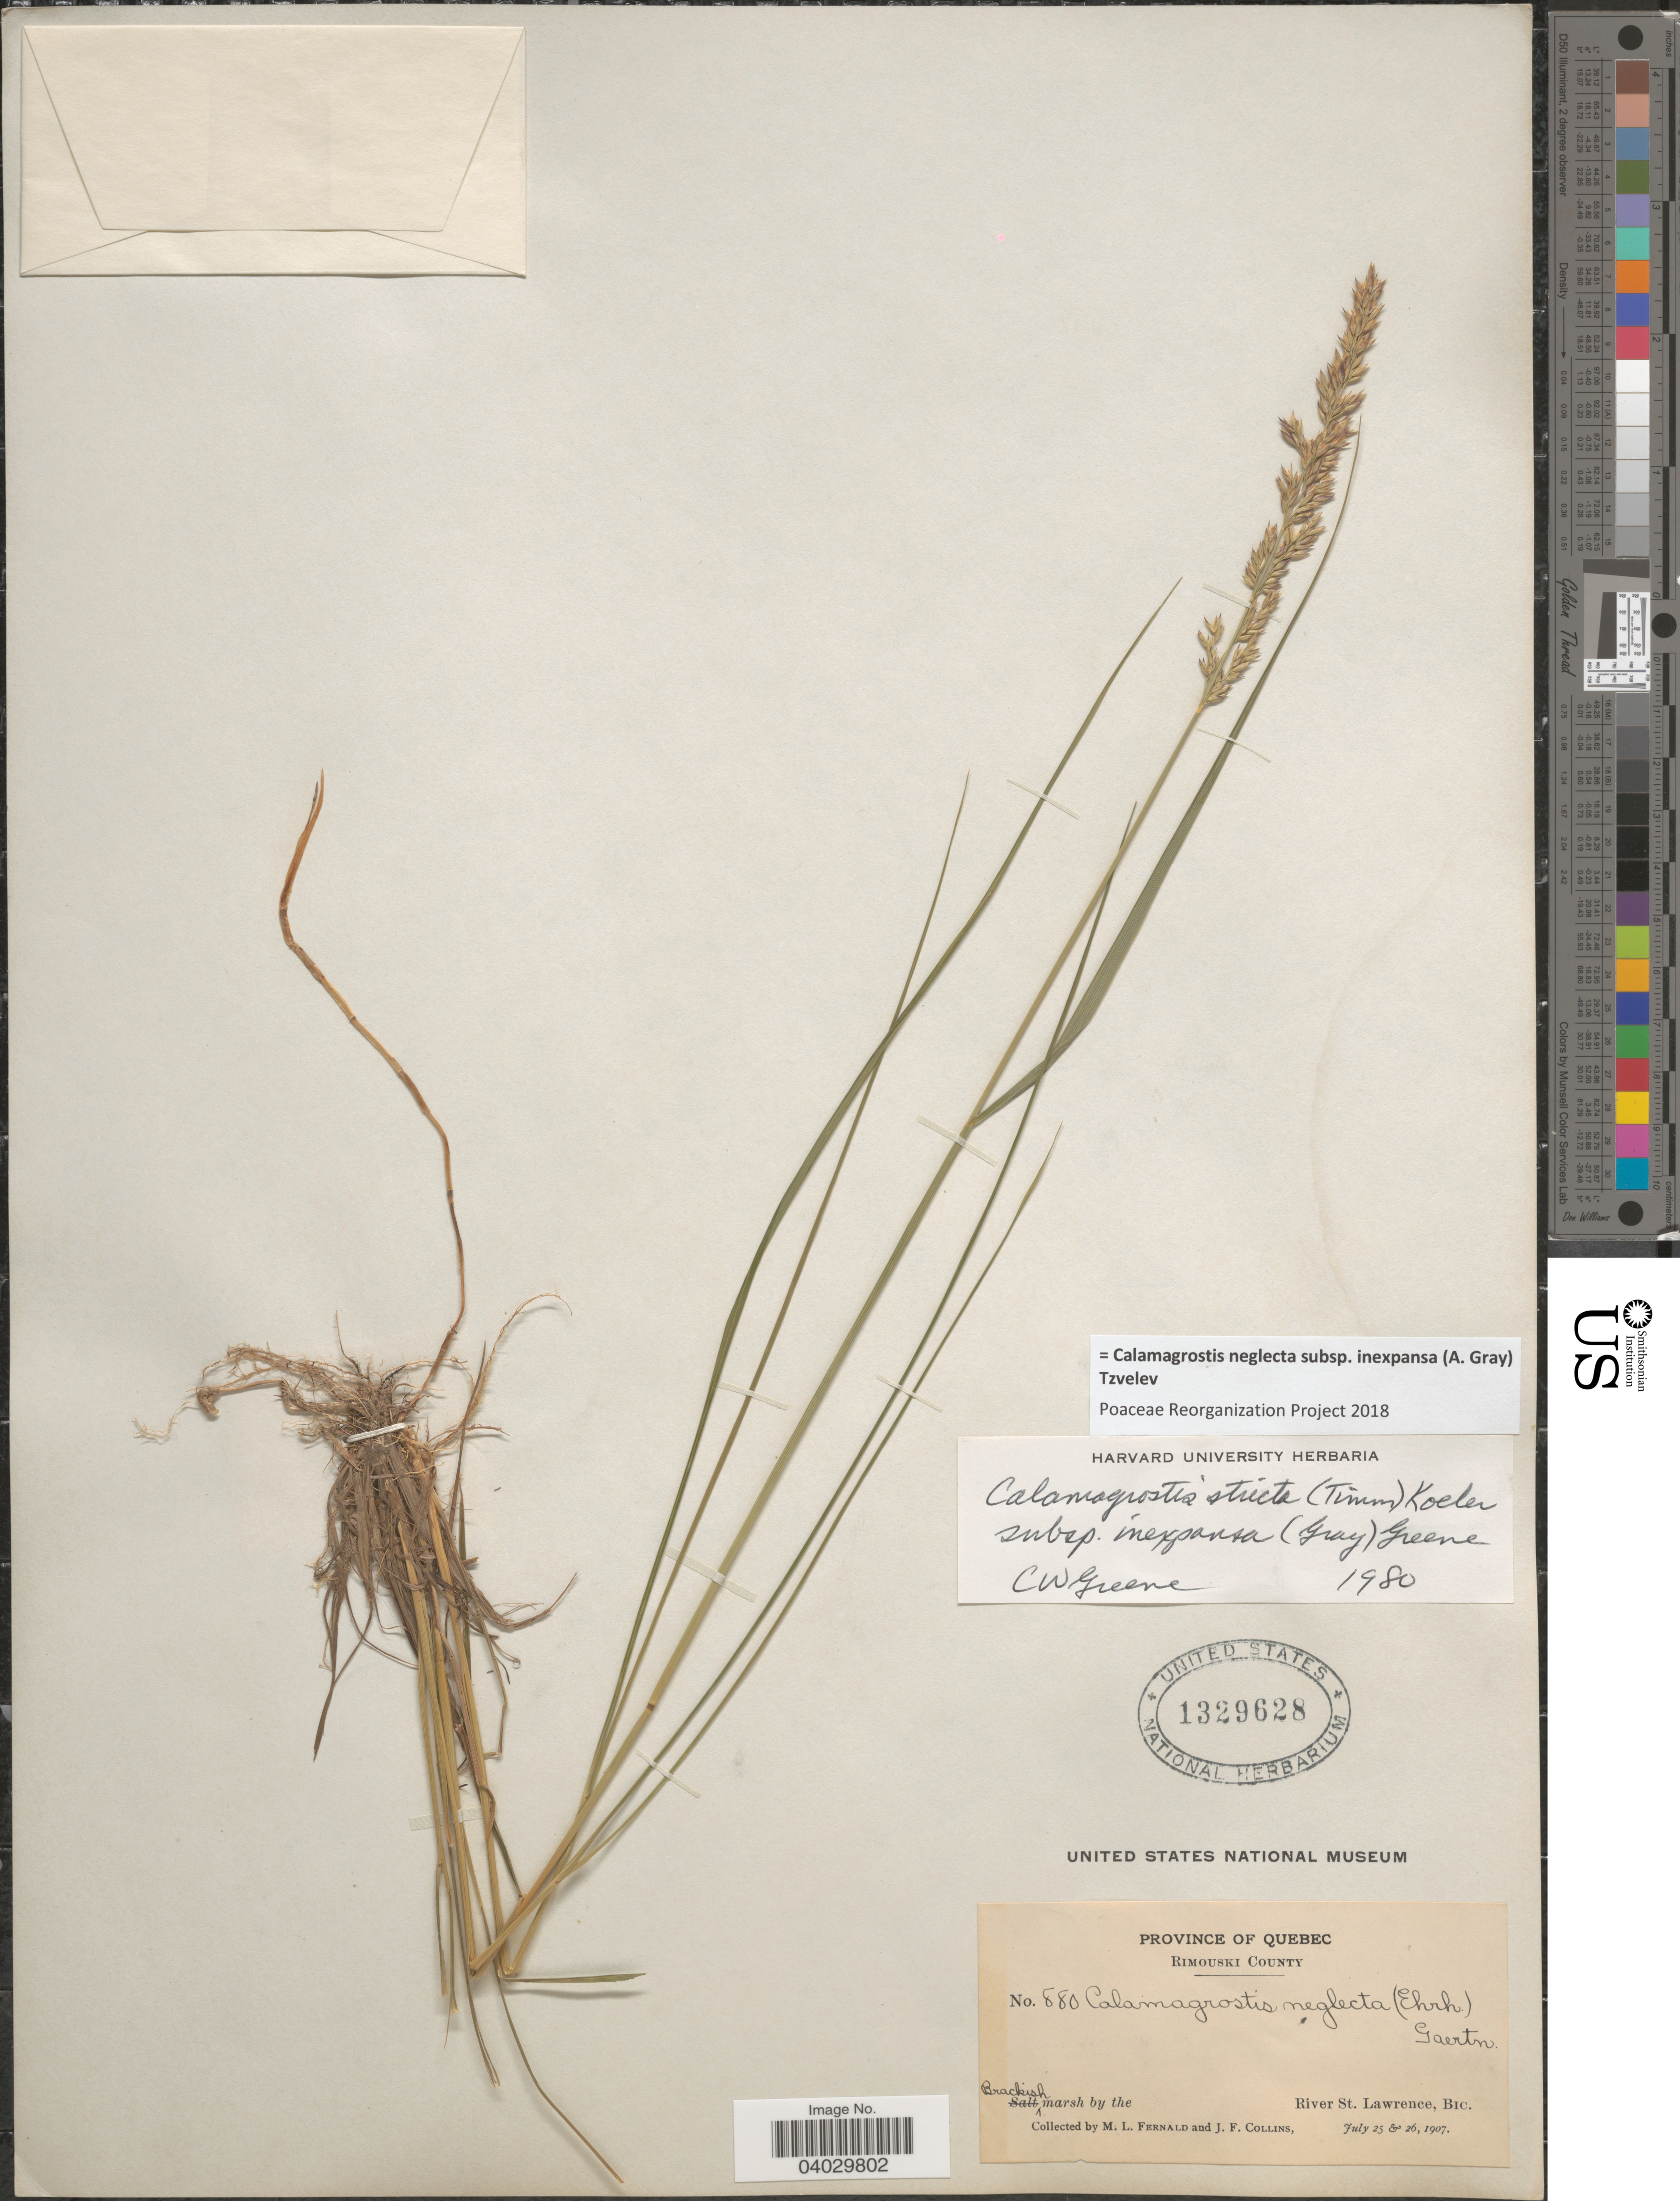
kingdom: Plantae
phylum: Tracheophyta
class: Liliopsida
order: Poales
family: Poaceae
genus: Calamagrostis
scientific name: Calamagrostis neglecta subsp. inexpansa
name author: (A. Gray) Tzvelev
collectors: M. L. Fernald & J. Collins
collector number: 880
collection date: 1907-07-25/1907-07-26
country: Canada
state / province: Quebec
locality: Rimouski County. Brackish marsh by the River St. Lawrence, Bic.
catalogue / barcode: US 1329628